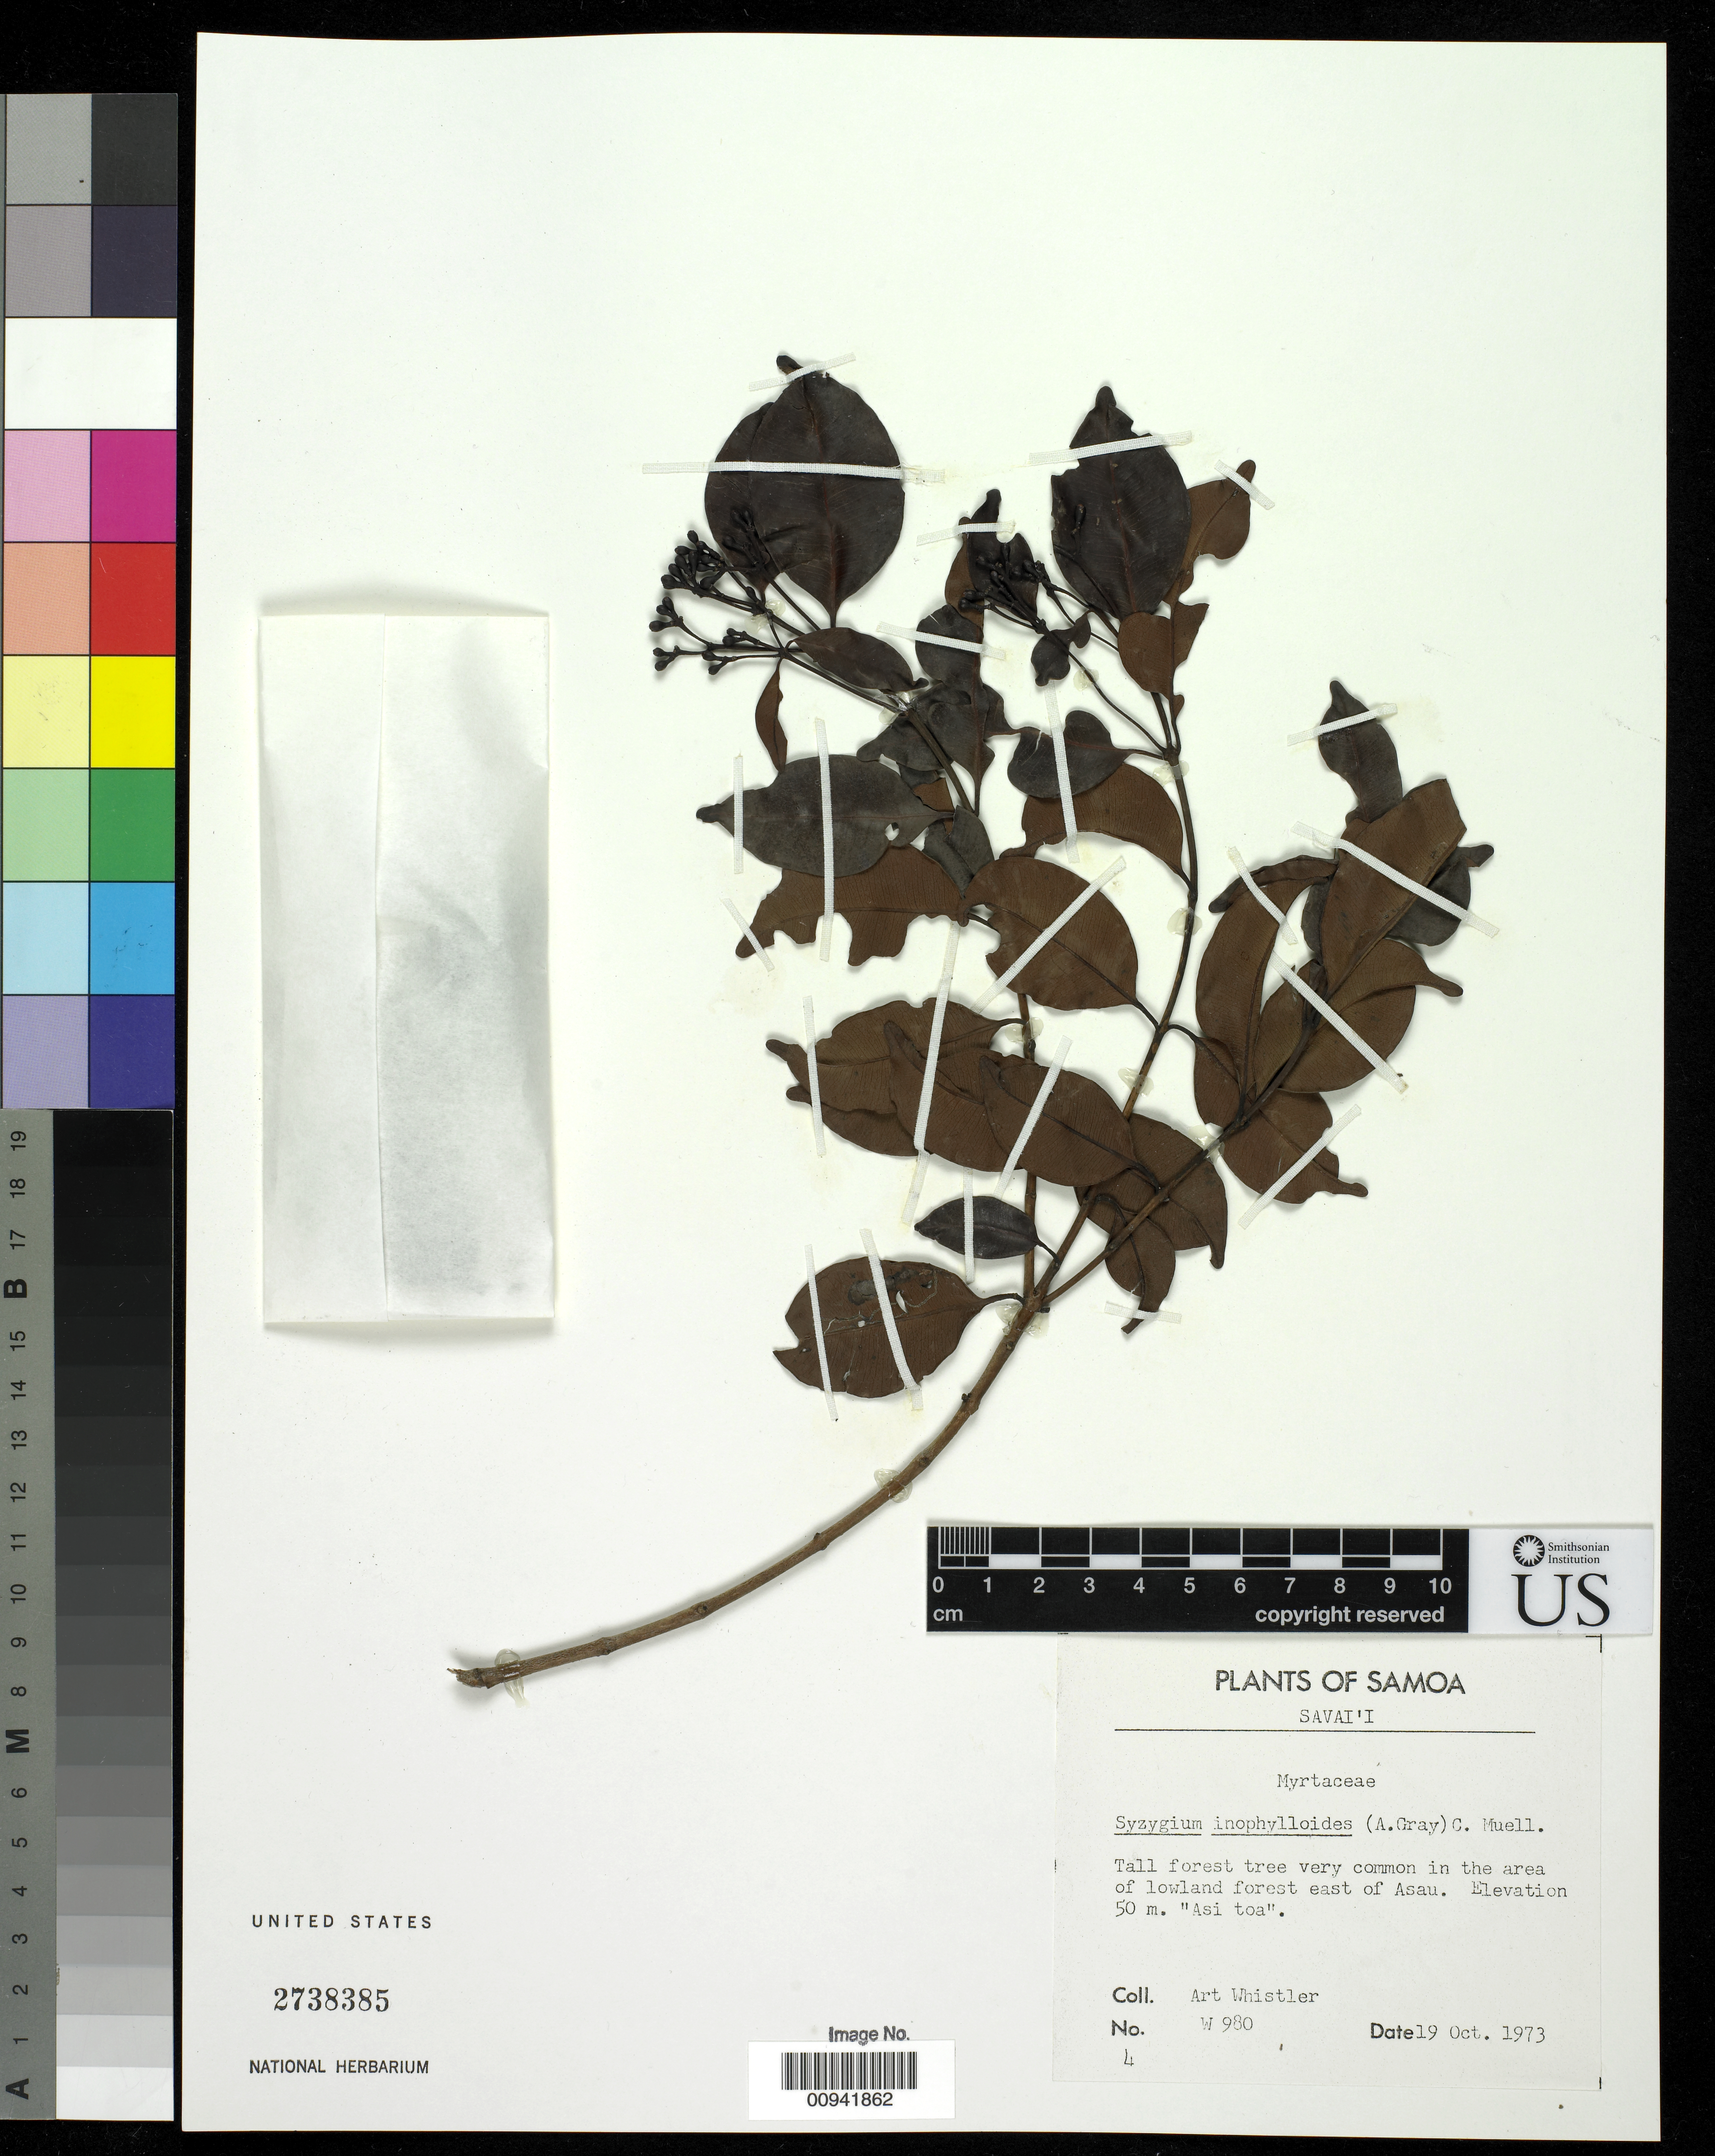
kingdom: Plantae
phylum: Tracheophyta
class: Magnoliopsida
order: Myrtales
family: Myrtaceae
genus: Syzygium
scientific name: Syzygium inophylloides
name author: (A. Gray) K. Müller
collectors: A. Whistler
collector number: W 980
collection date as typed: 19 Oct 1973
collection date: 1973-10-19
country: Samoa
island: Savai'i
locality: east of Asau.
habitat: lowland forest.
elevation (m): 50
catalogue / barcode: US 2738385